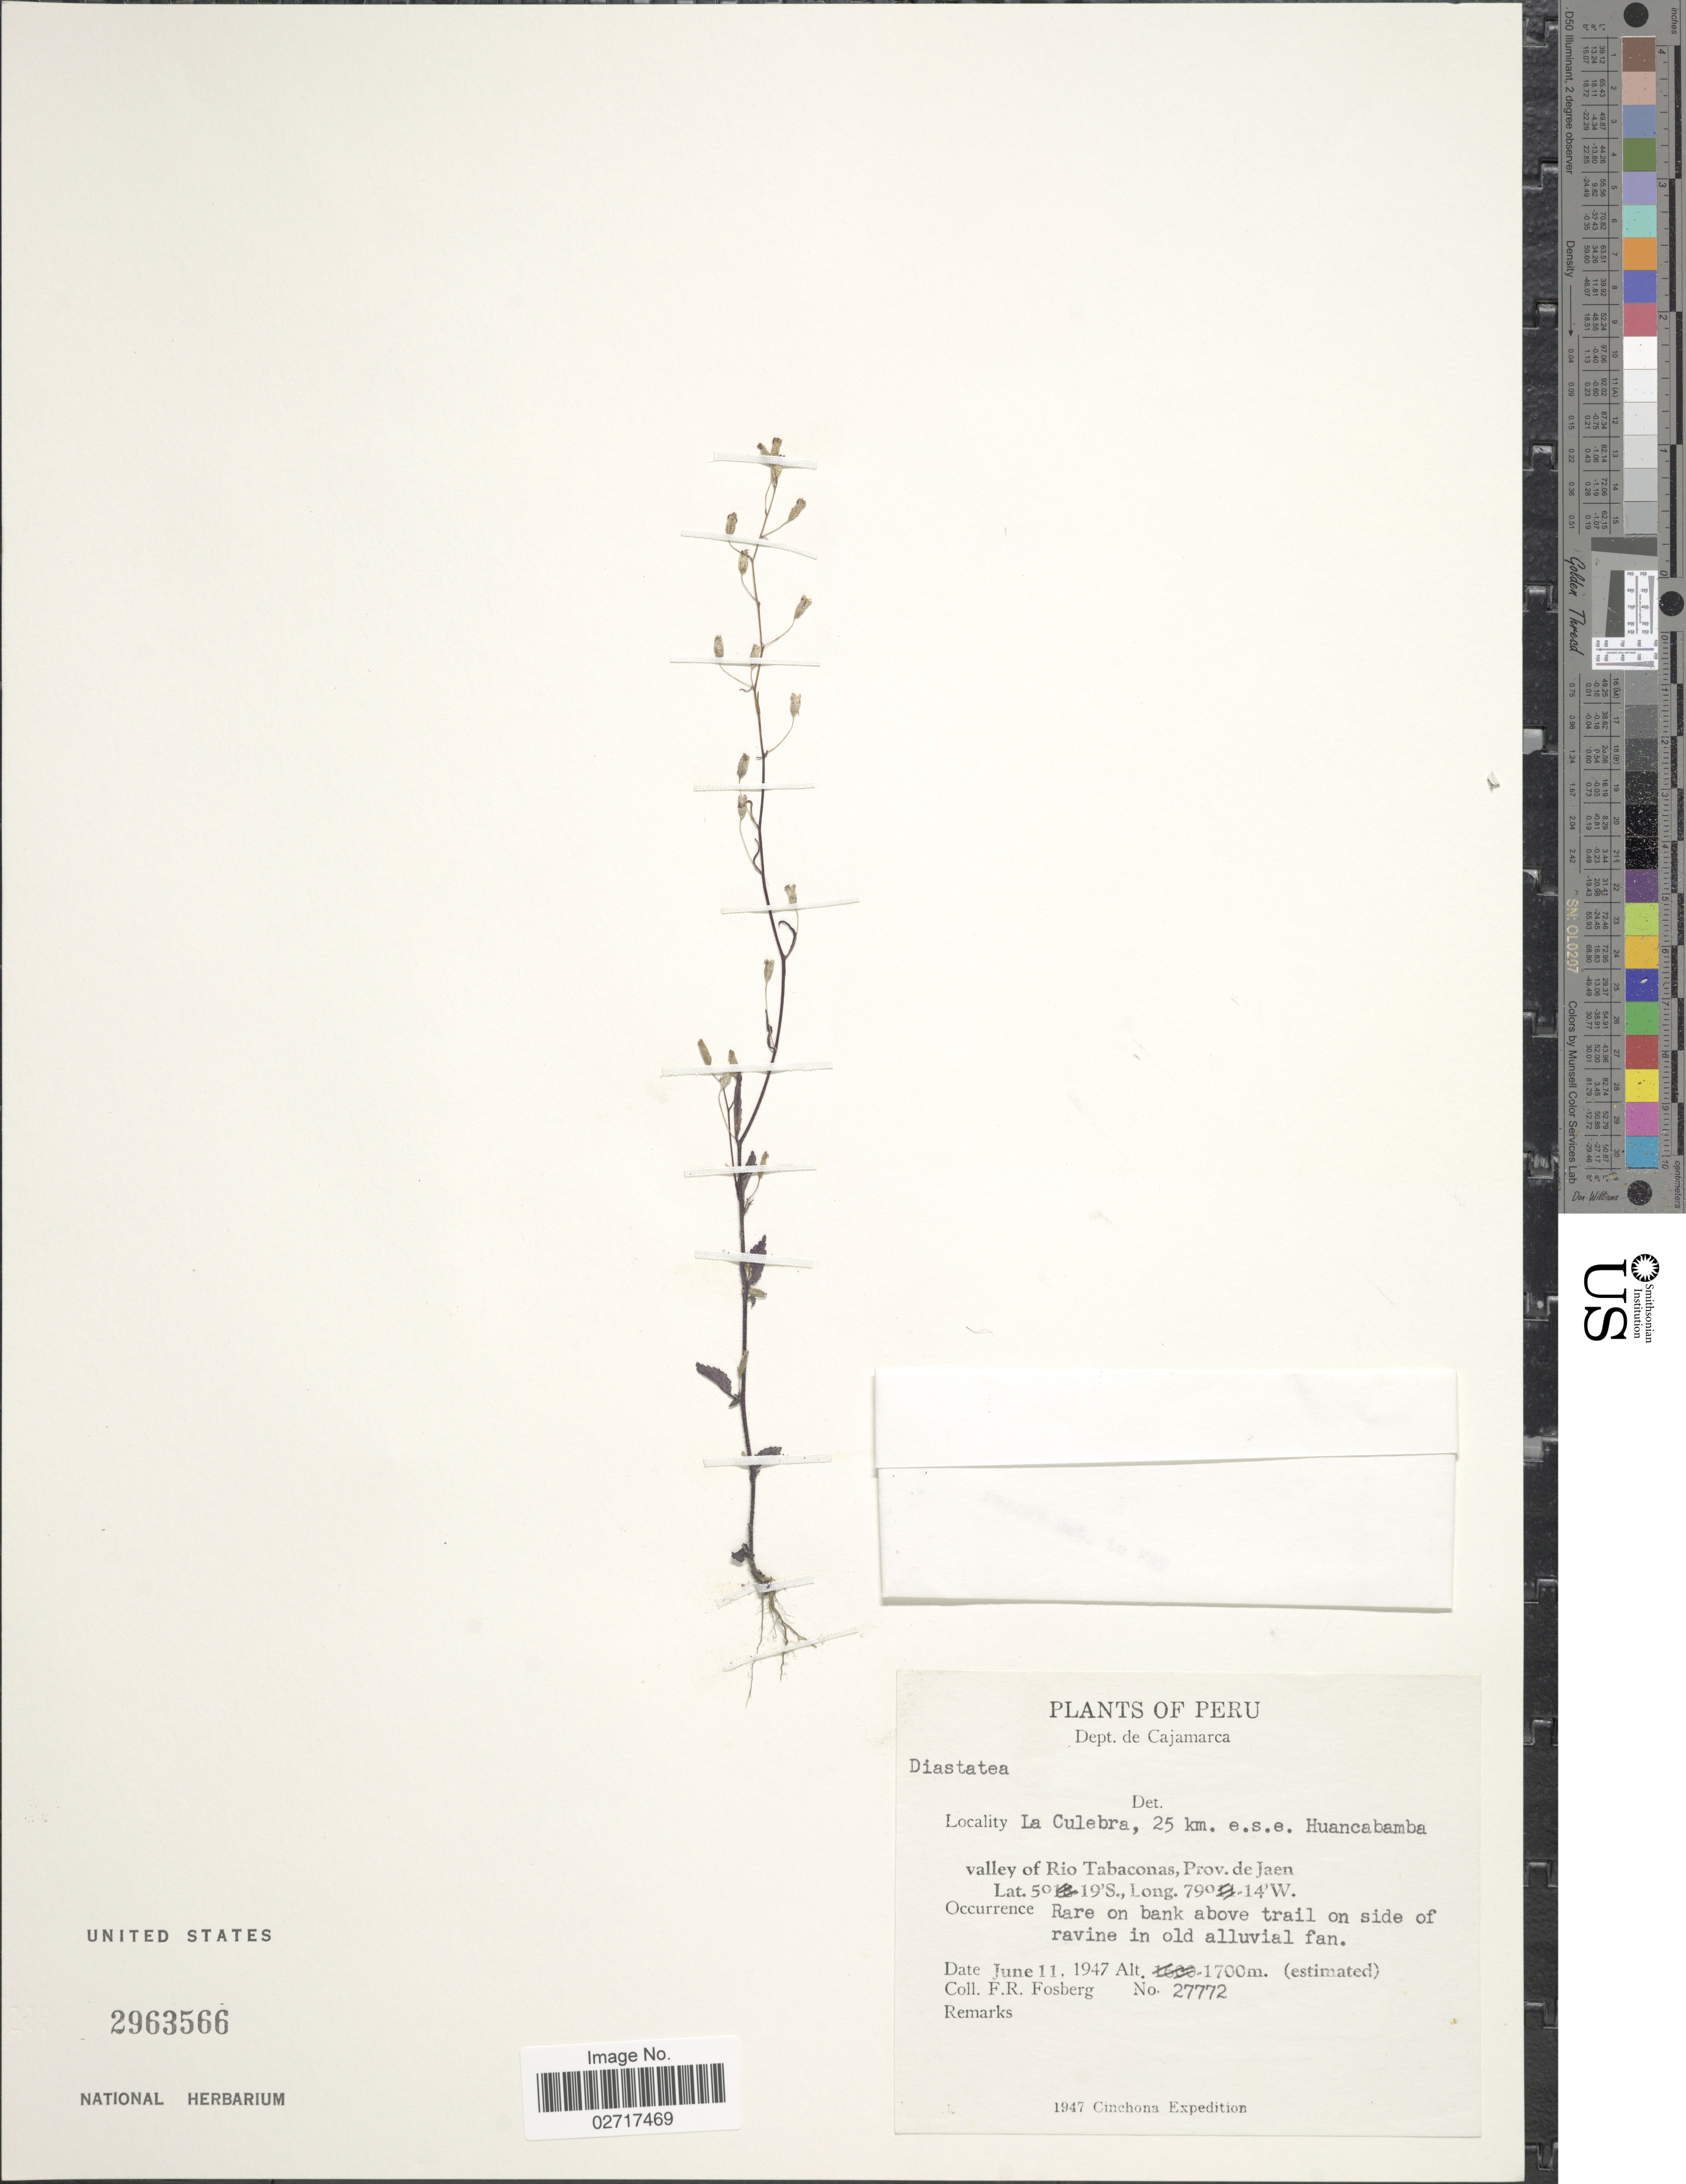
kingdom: Plantae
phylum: Tracheophyta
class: Magnoliopsida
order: Asterales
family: Campanulaceae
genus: Diastatea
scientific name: Diastatea sp.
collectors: F. R. Fosberg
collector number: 27772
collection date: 1947-06-11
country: Peru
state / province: Cajamarca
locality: Dept. de Cajamarca. La Culebra, 25 km. e.s.e. Huancabamba valley of Rio Tabaconas, Prov. de Jaen.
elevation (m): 1700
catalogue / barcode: US 2963566